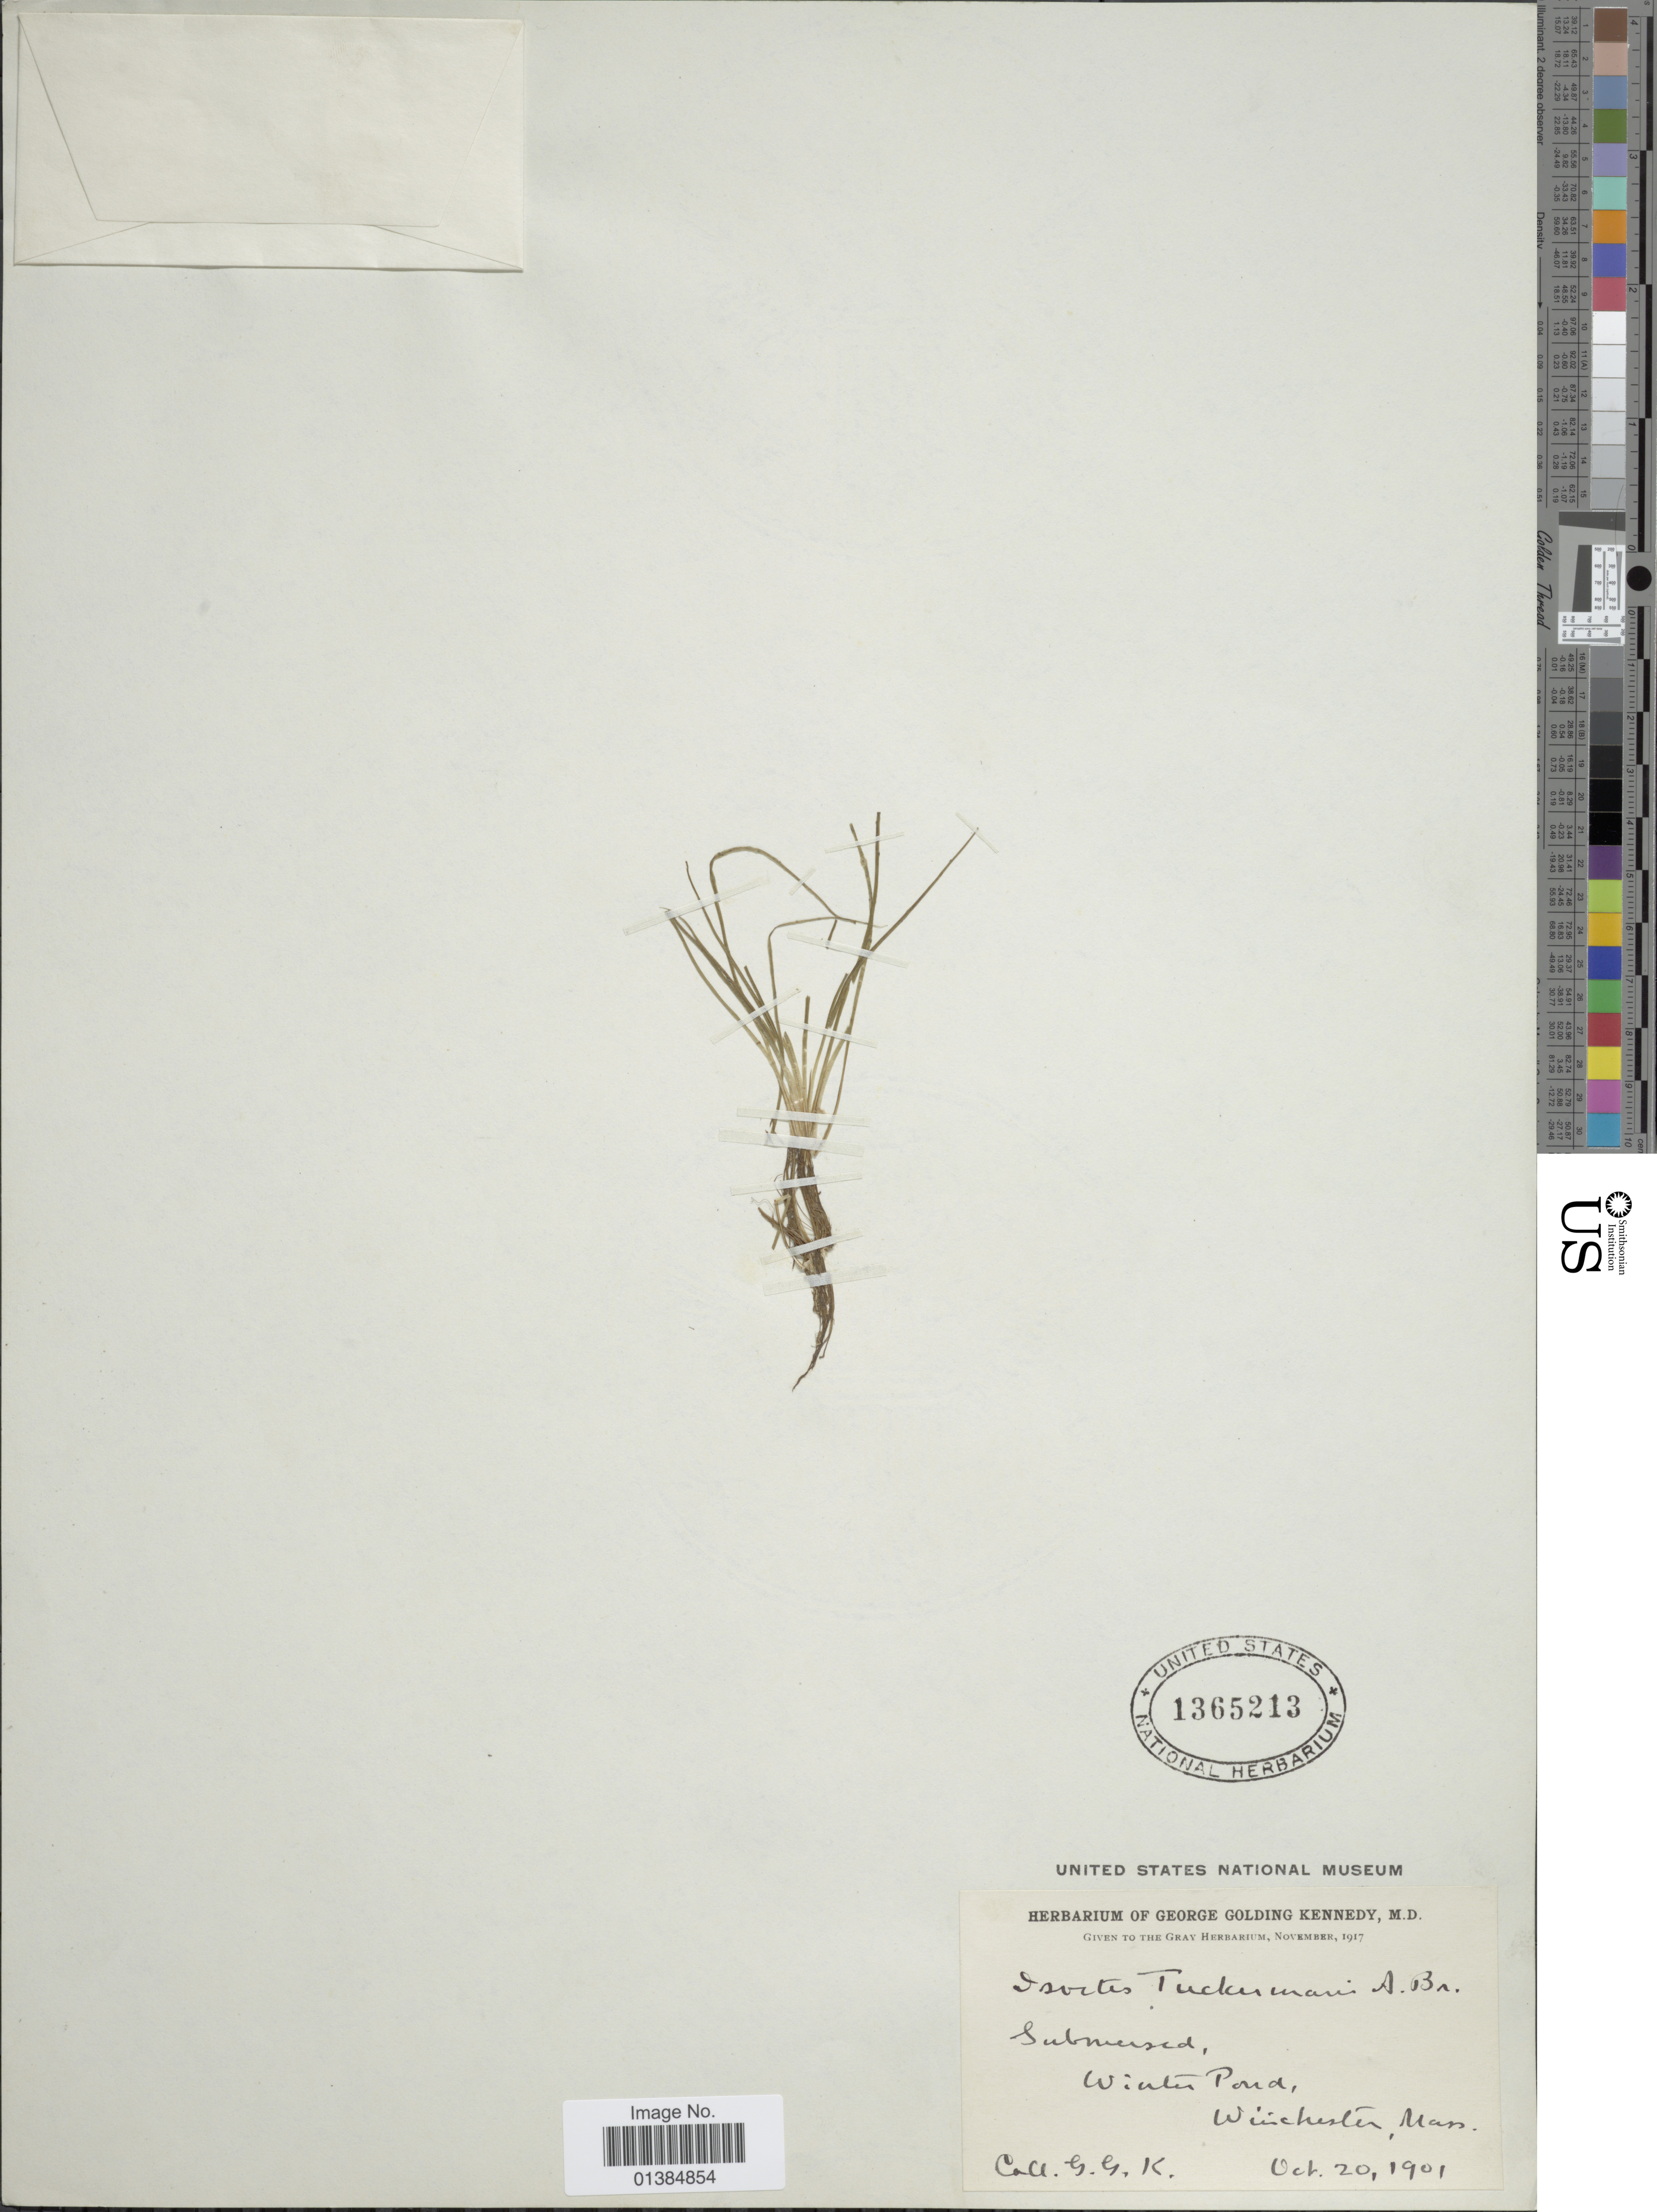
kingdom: Plantae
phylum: Tracheophyta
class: Lycopodiopsida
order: Isoetales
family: Isoetaceae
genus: Isoetes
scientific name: Isoetes tuckermanii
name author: A. Braun ex Engelm.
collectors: G. Kennedy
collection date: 1901-10-20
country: United States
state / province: Massachusetts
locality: Winter Pond, Winchester.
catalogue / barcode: US 1365213